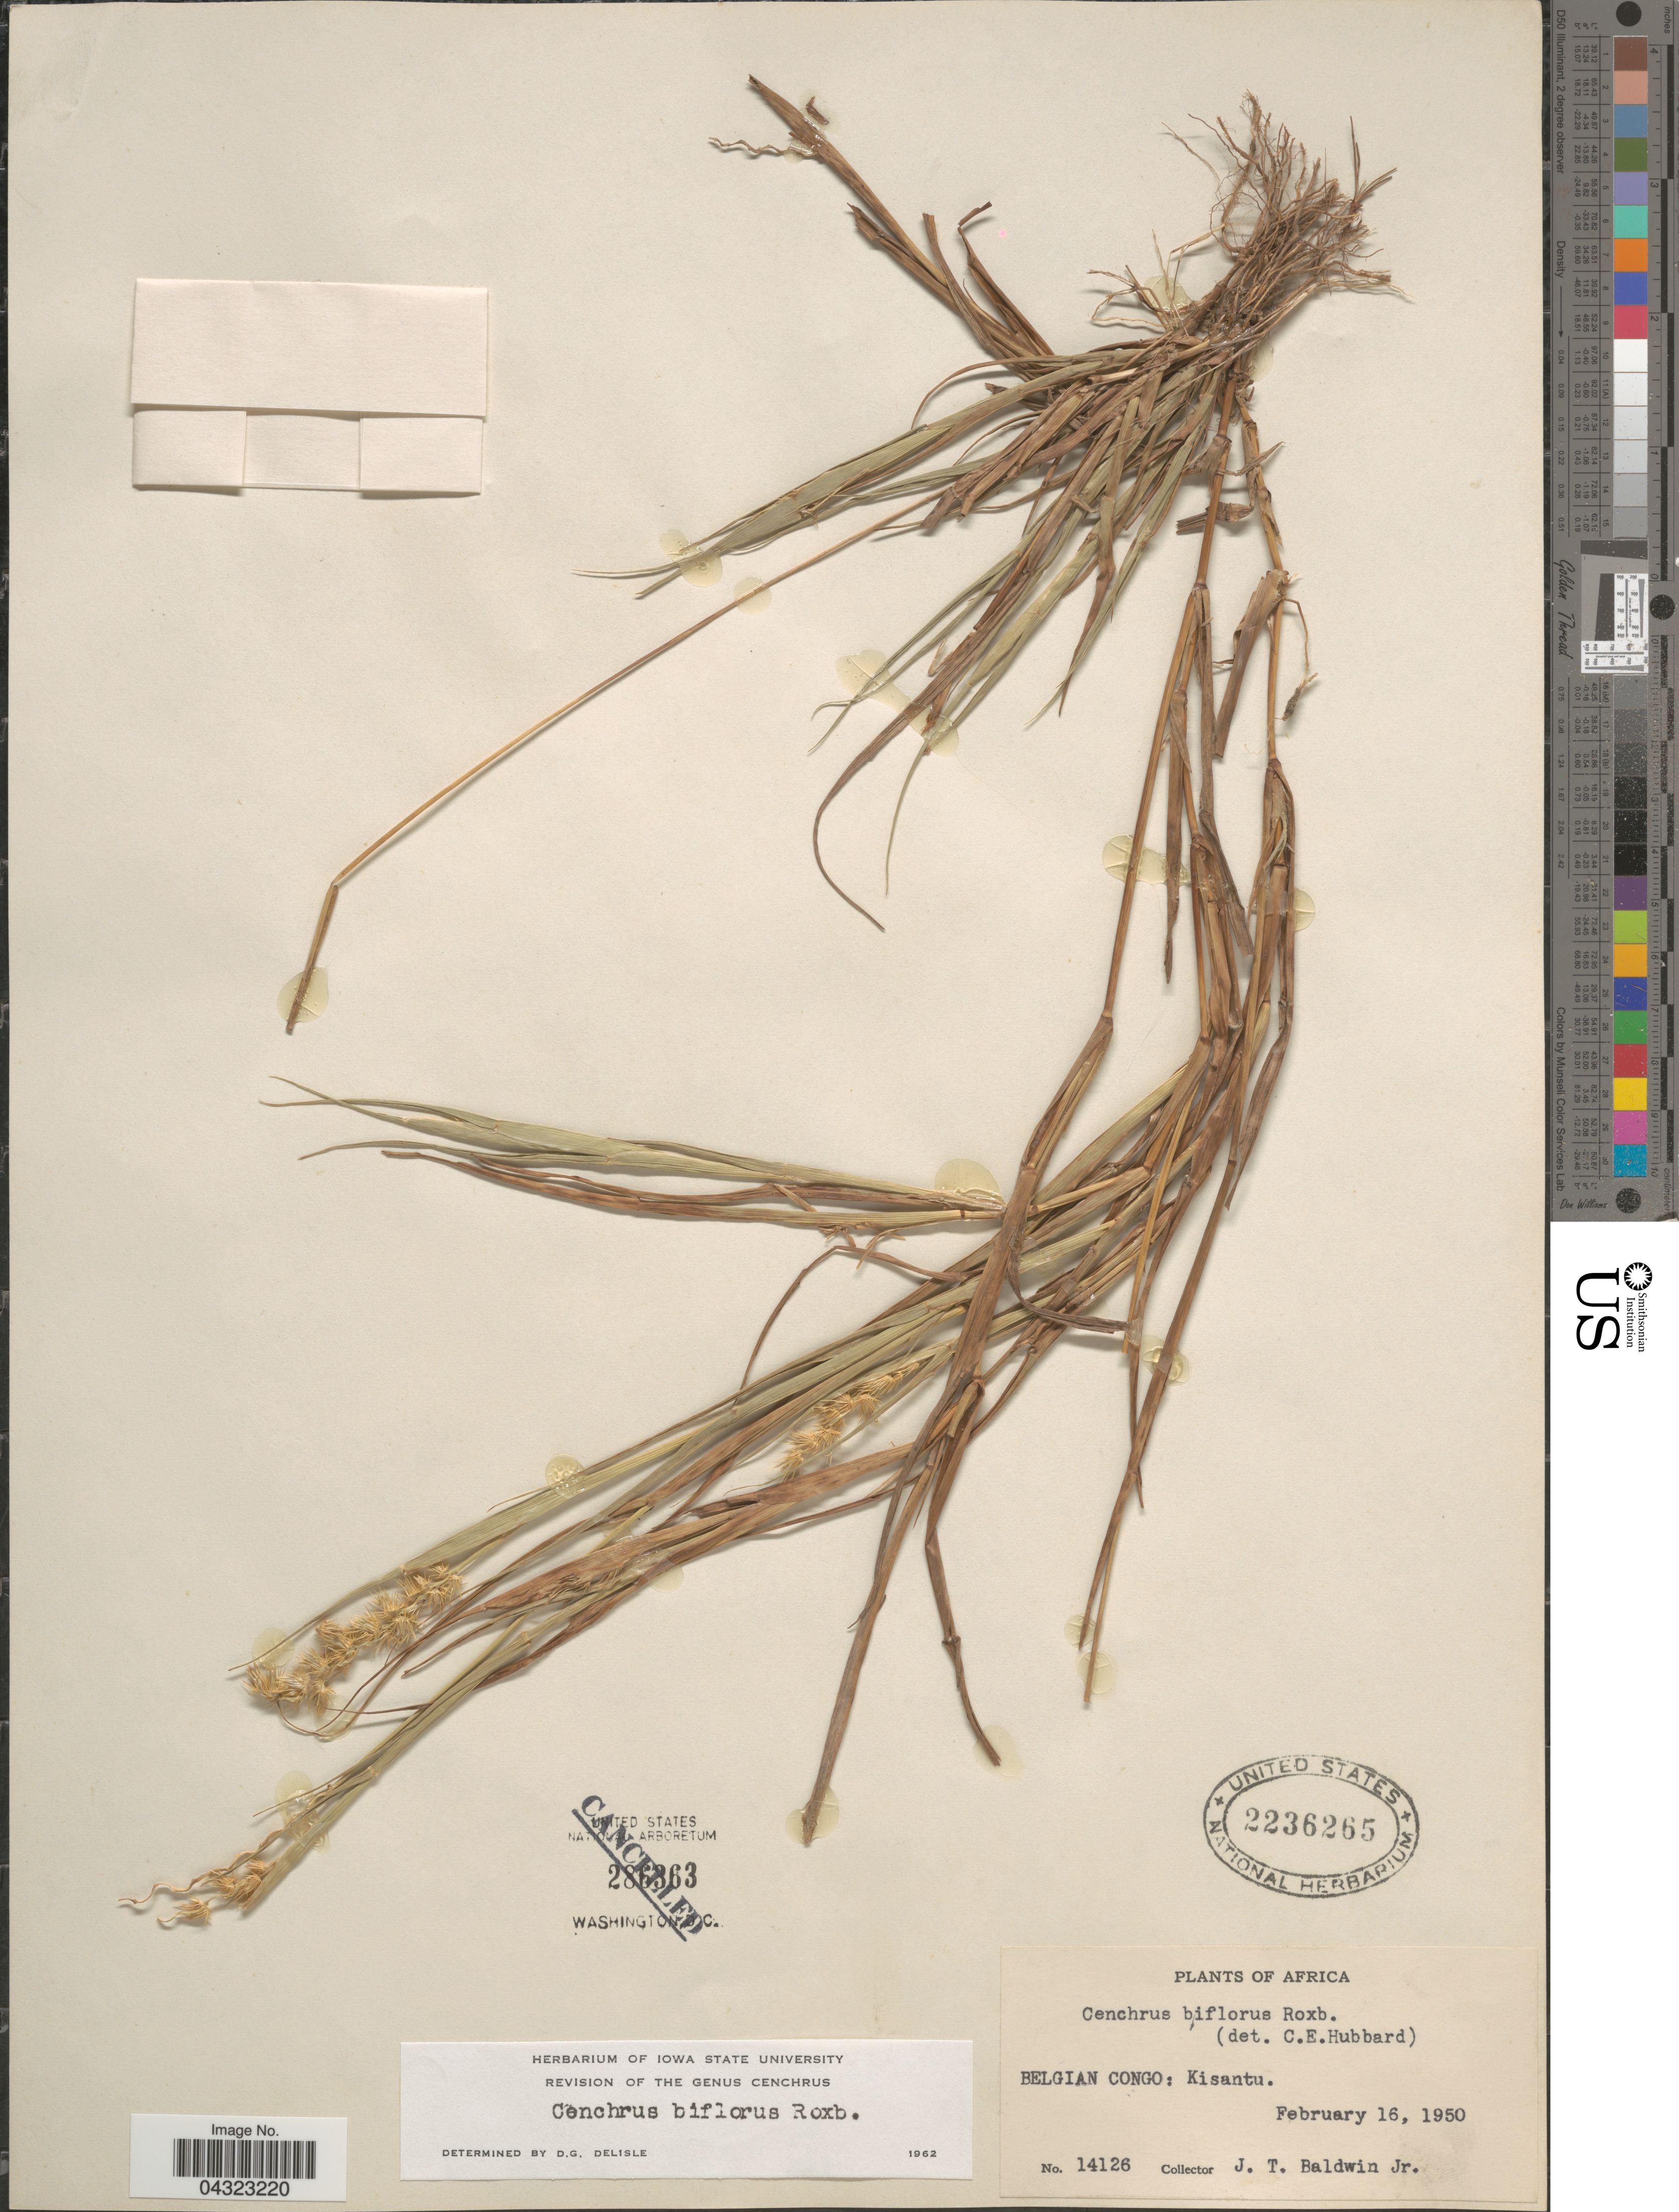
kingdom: Plantae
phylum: Tracheophyta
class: Liliopsida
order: Poales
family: Poaceae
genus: Cenchrus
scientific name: Cenchrus biflorus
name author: Roxb.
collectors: J. T. Baldwin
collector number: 14126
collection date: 1950-02-16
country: Congo, Democratic Republic of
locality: Kisantu.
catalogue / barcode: US 2236265